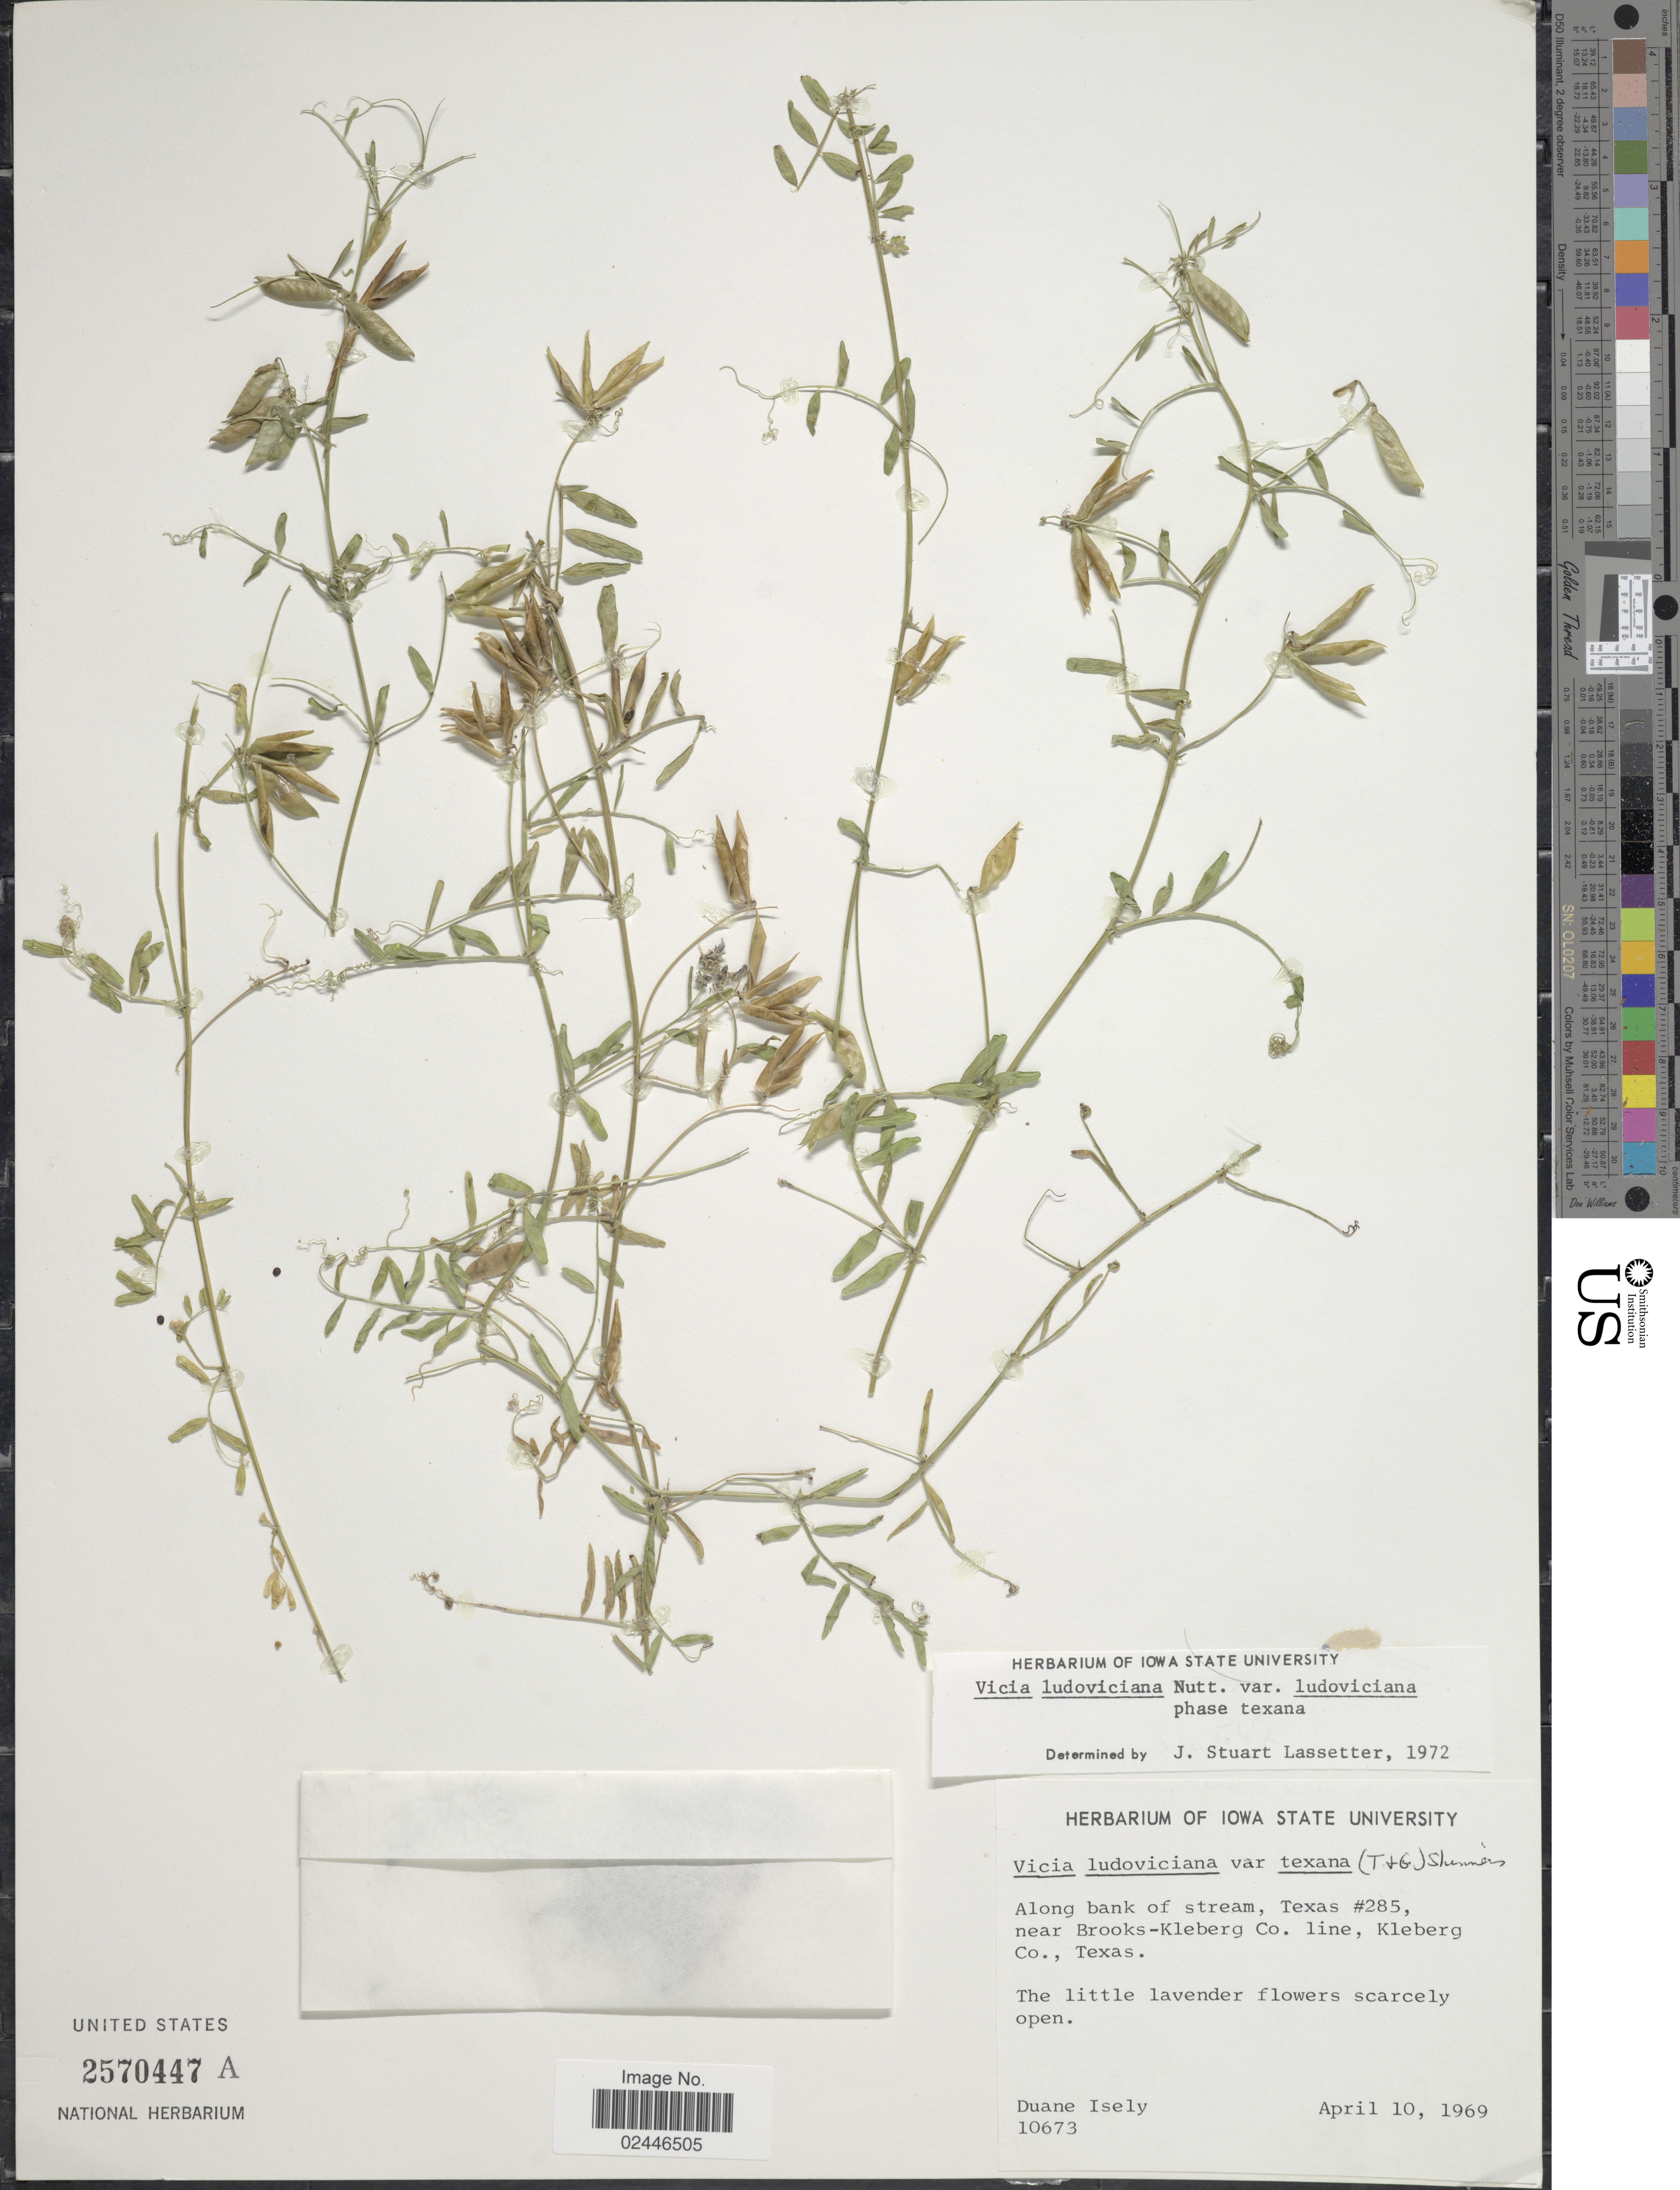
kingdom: Plantae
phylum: Tracheophyta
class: Magnoliopsida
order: Fabales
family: Fabaceae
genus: Vicia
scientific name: Vicia ludoviciana var. ludoviciana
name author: Nutt. ex Torr. & A. Gray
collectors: D. Isely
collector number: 10673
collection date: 1969-04-10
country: United States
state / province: Texas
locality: Along bank of stream, Texas #285, near Brooks-Kleberg Co line, Kleberg Co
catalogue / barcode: US 2570447A